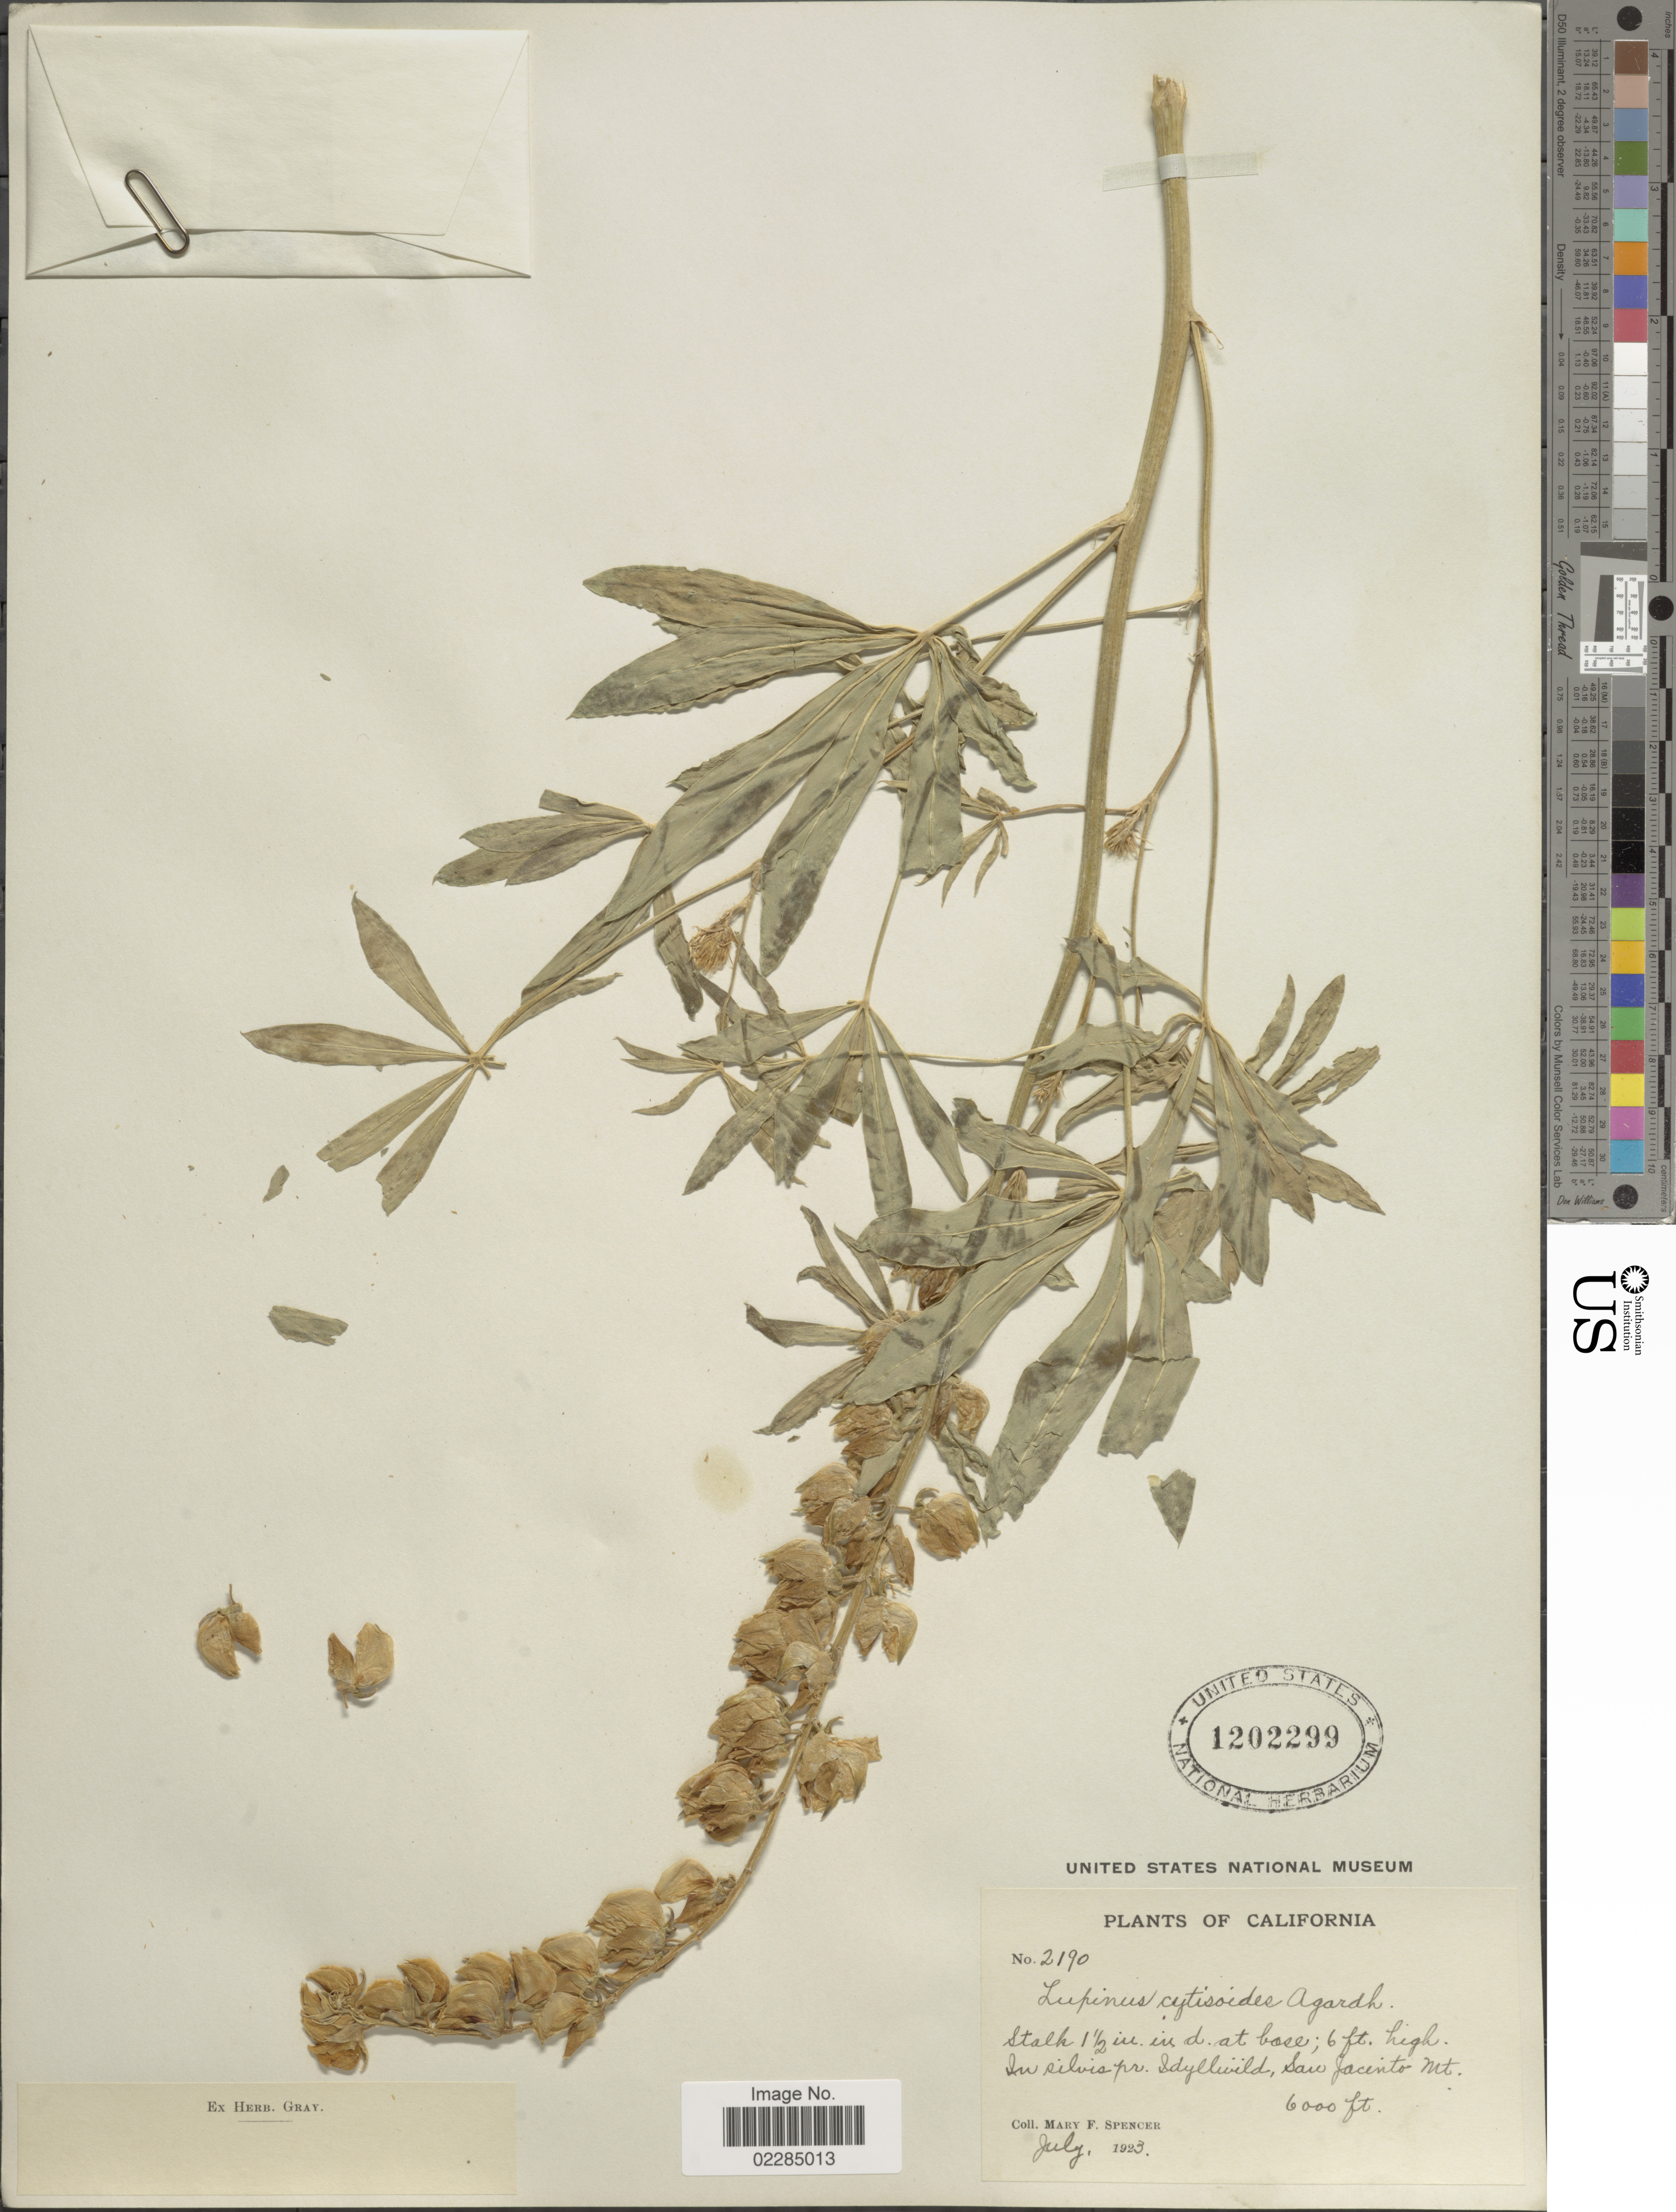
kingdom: Plantae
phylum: Tracheophyta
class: Magnoliopsida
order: Fabales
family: Fabaceae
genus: Lupinus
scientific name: Lupinus cytisoides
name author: J. Agardh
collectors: M. Spencer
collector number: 2190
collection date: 1923-07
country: United States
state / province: California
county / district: Riverside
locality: Idyllwild, San Jacinto Mt.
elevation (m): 1829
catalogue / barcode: US 1202299